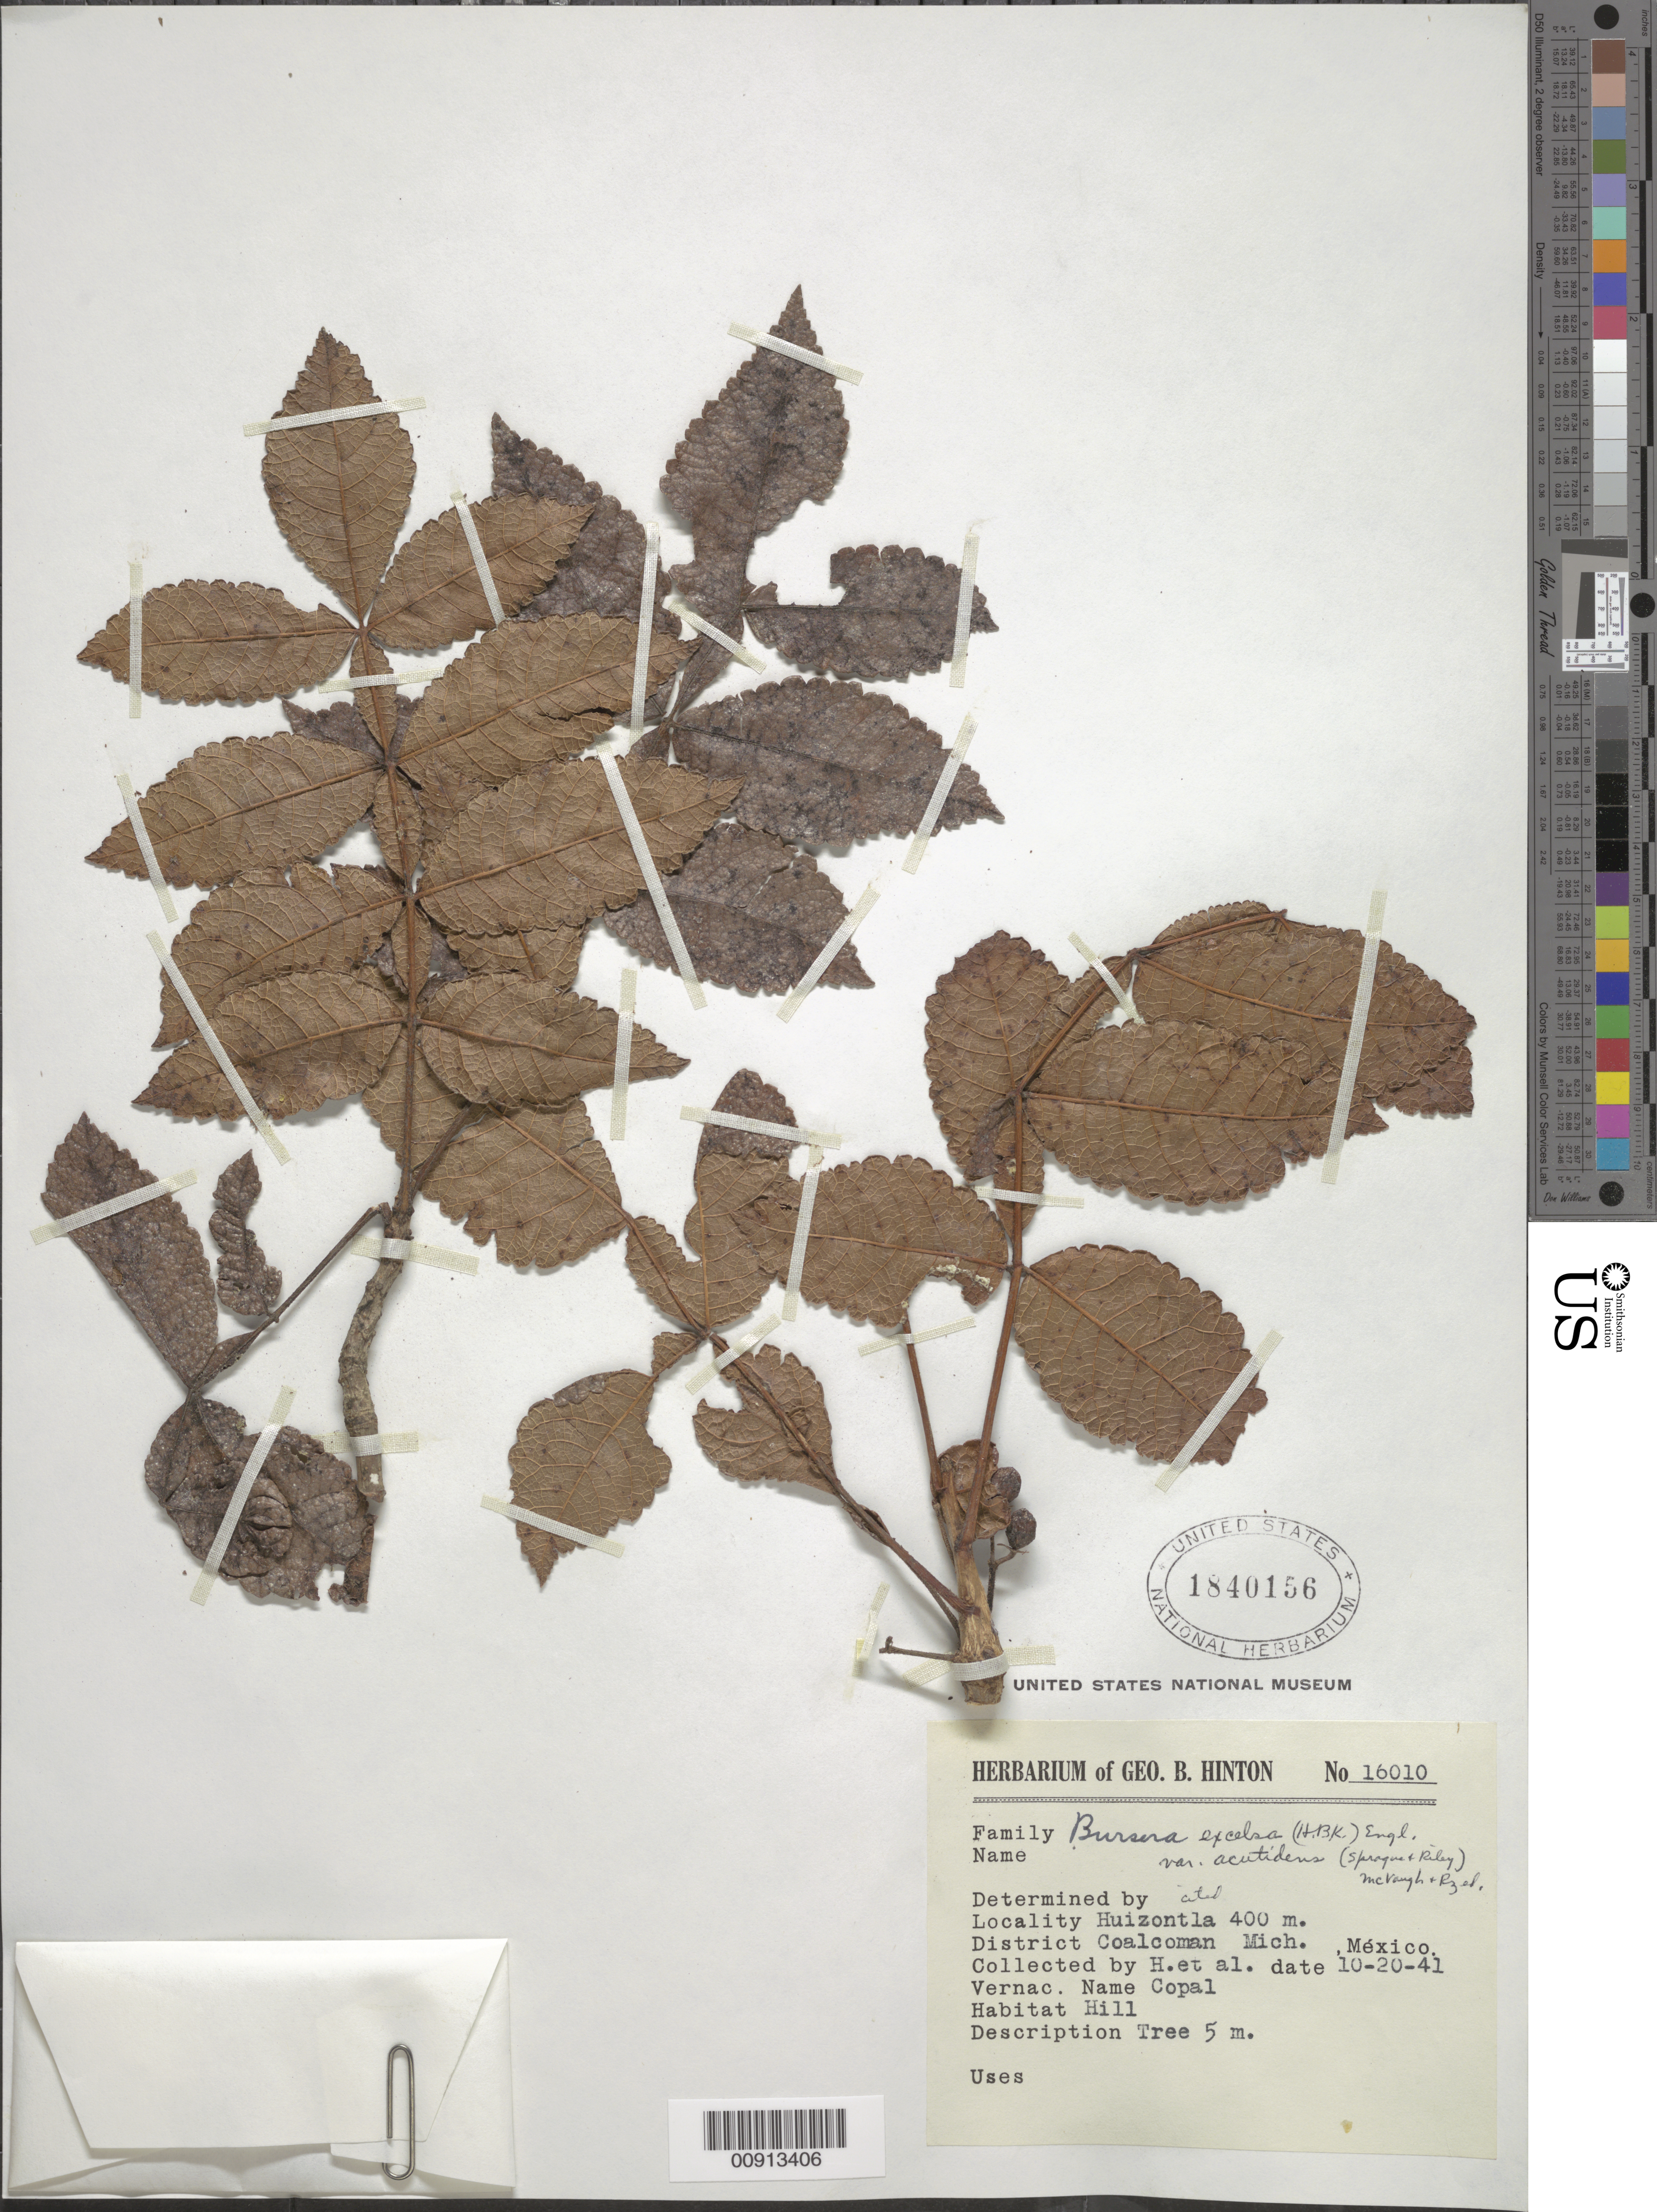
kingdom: Plantae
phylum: Tracheophyta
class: Magnoliopsida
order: Sapindales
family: Burseraceae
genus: Bursera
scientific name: Bursera excelsa var. acutidens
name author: (Sprague & L. Riley) McVaugh & Rzed.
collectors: G. B. Hinton & et al.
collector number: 16010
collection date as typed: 20 Oct 1941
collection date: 1941-10-20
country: Mexico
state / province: Michoacán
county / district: Coalcomán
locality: Huizontla, District Coalcomán, Michoacán.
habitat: Hill.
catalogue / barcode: US 1840156